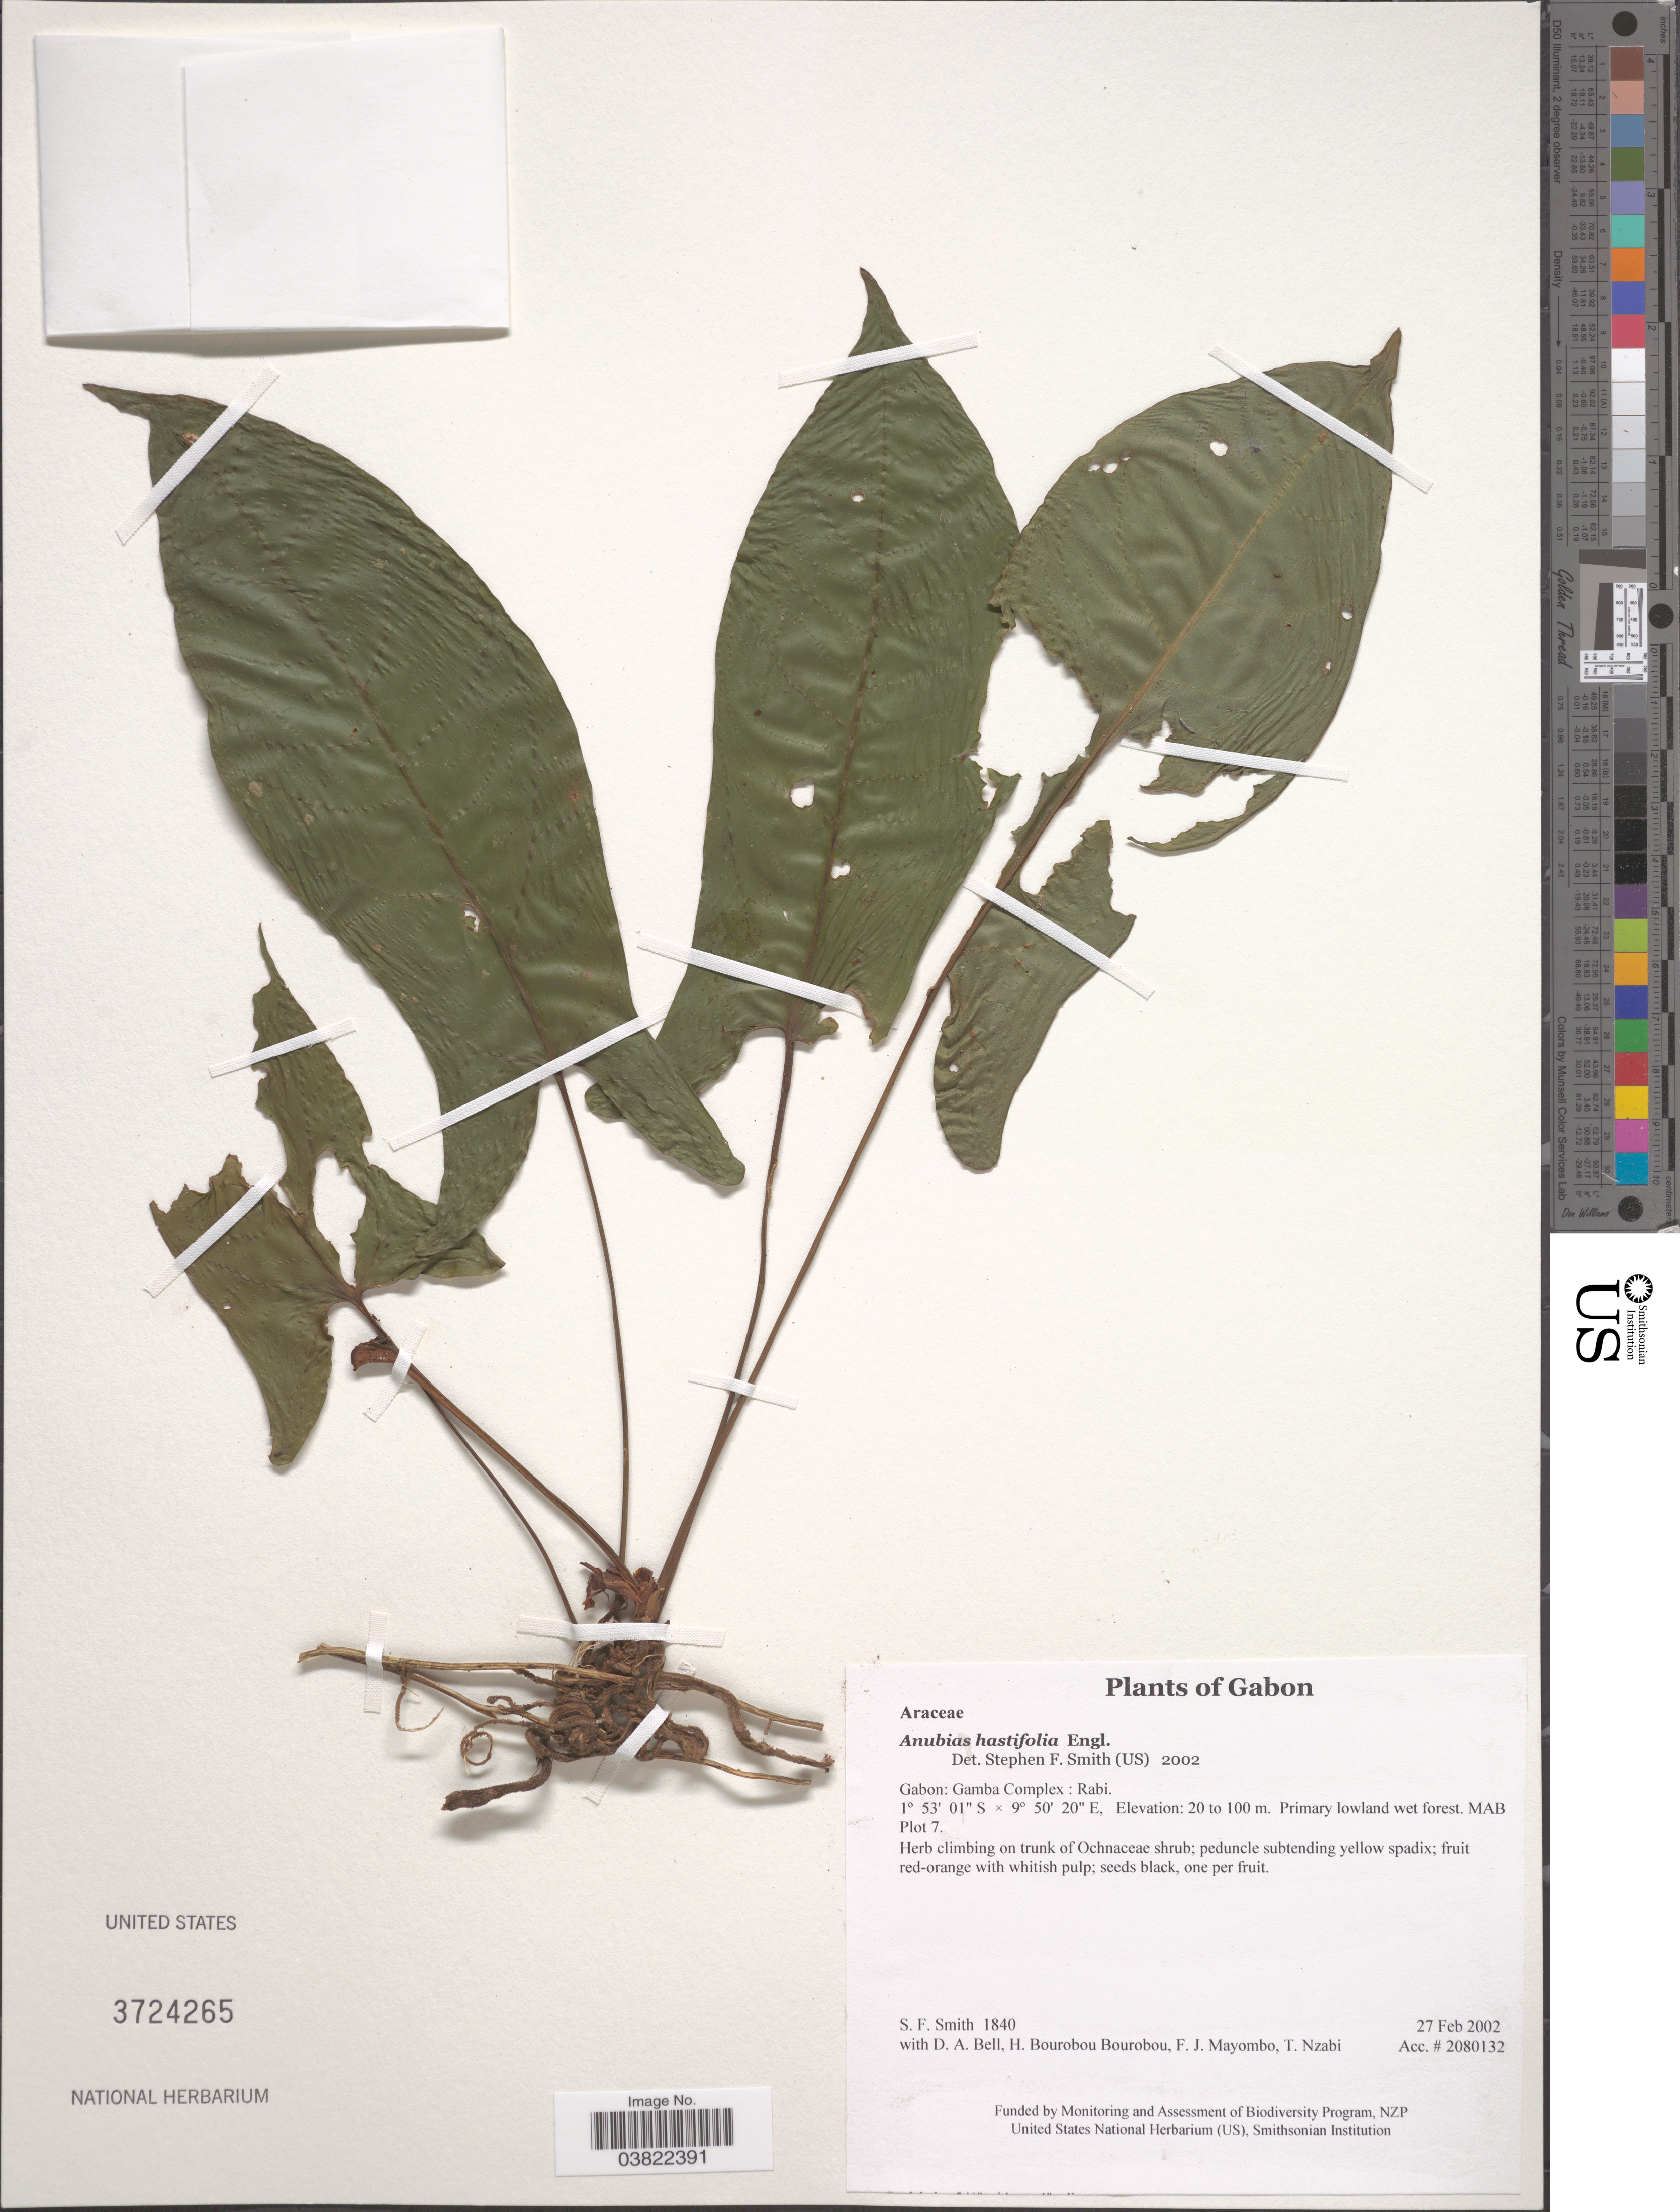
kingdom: Plantae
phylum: Tracheophyta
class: Liliopsida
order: Alismatales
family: Araceae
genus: Anubias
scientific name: Anubias hastifolia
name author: Engl.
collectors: S.F. Smith, D. A. Bell, H. Bourobou Bourobou & F. J. Mayombo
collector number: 1840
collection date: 2002-02-27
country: Gabon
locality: Gamba Complex: Rabi. MAB Plot 7.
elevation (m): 20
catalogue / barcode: US 3724265